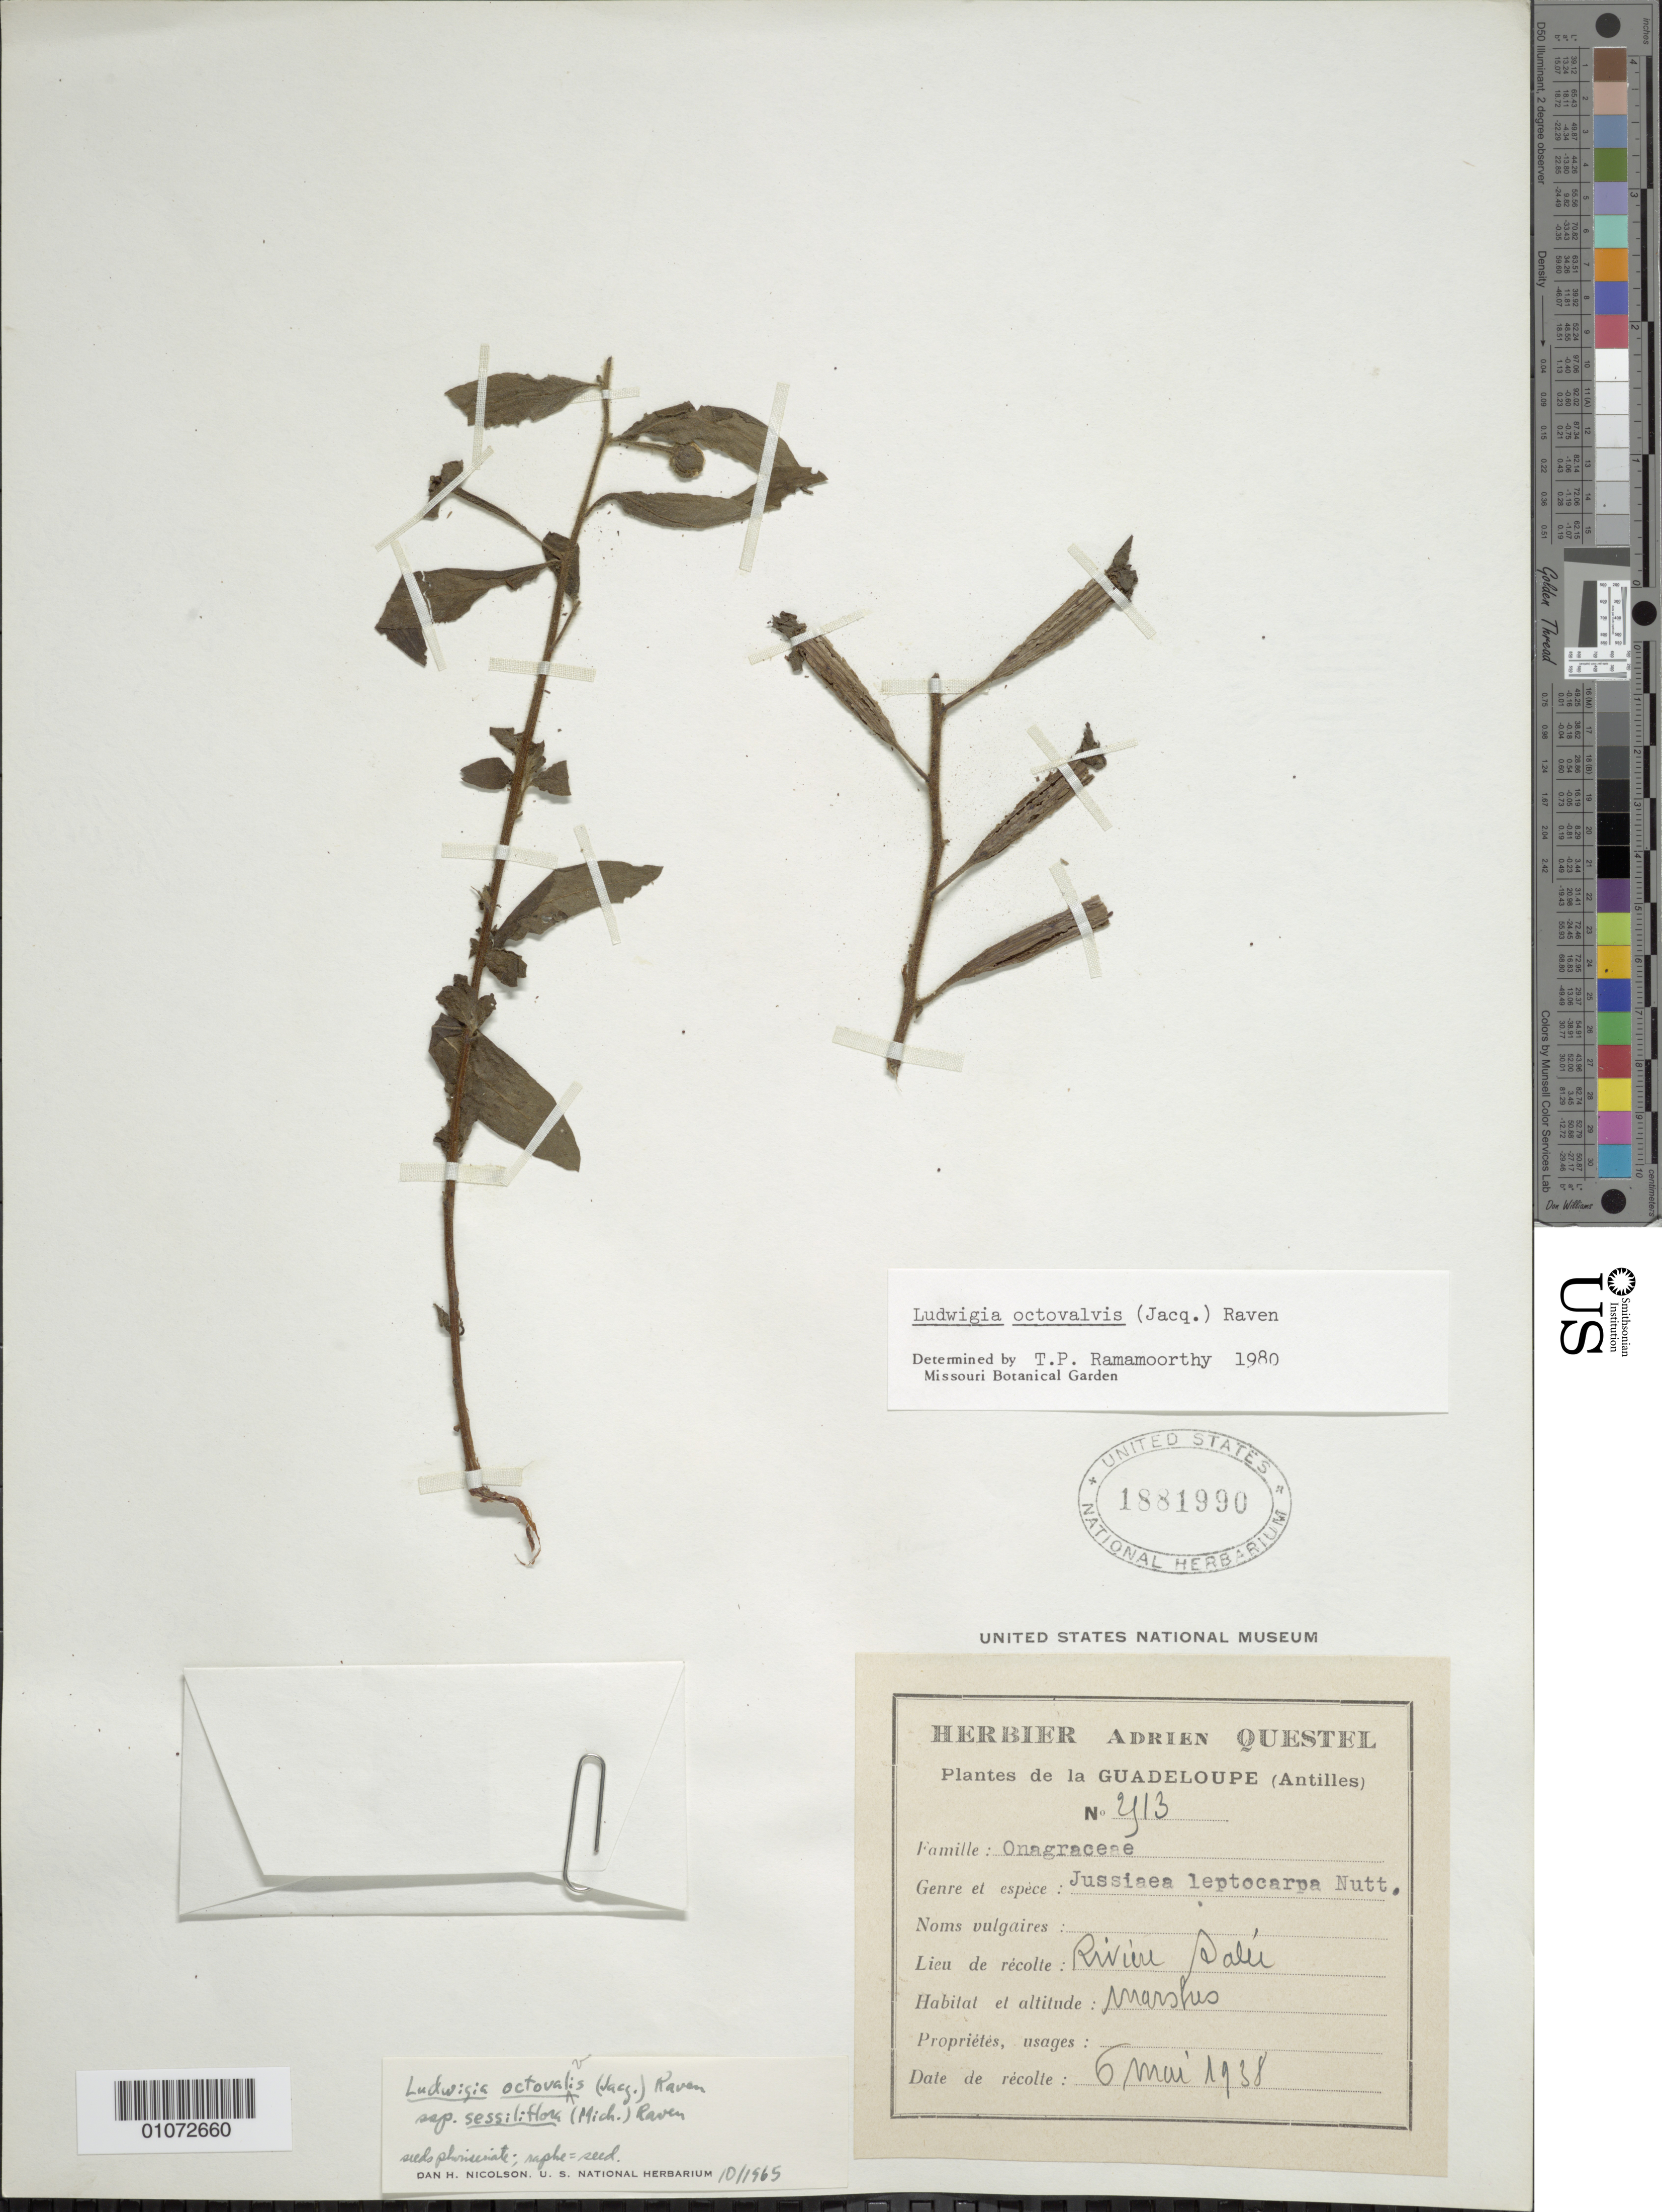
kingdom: Plantae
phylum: Tracheophyta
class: Magnoliopsida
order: Myrtales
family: Onagraceae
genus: Ludwigia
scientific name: Ludwigia octovalvis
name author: (Jacq.) P.H. Raven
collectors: A. Questel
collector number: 2413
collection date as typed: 06 May 1938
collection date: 1938-05-06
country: Guadeloupe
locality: River Pale, marshes.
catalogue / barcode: US 1881990